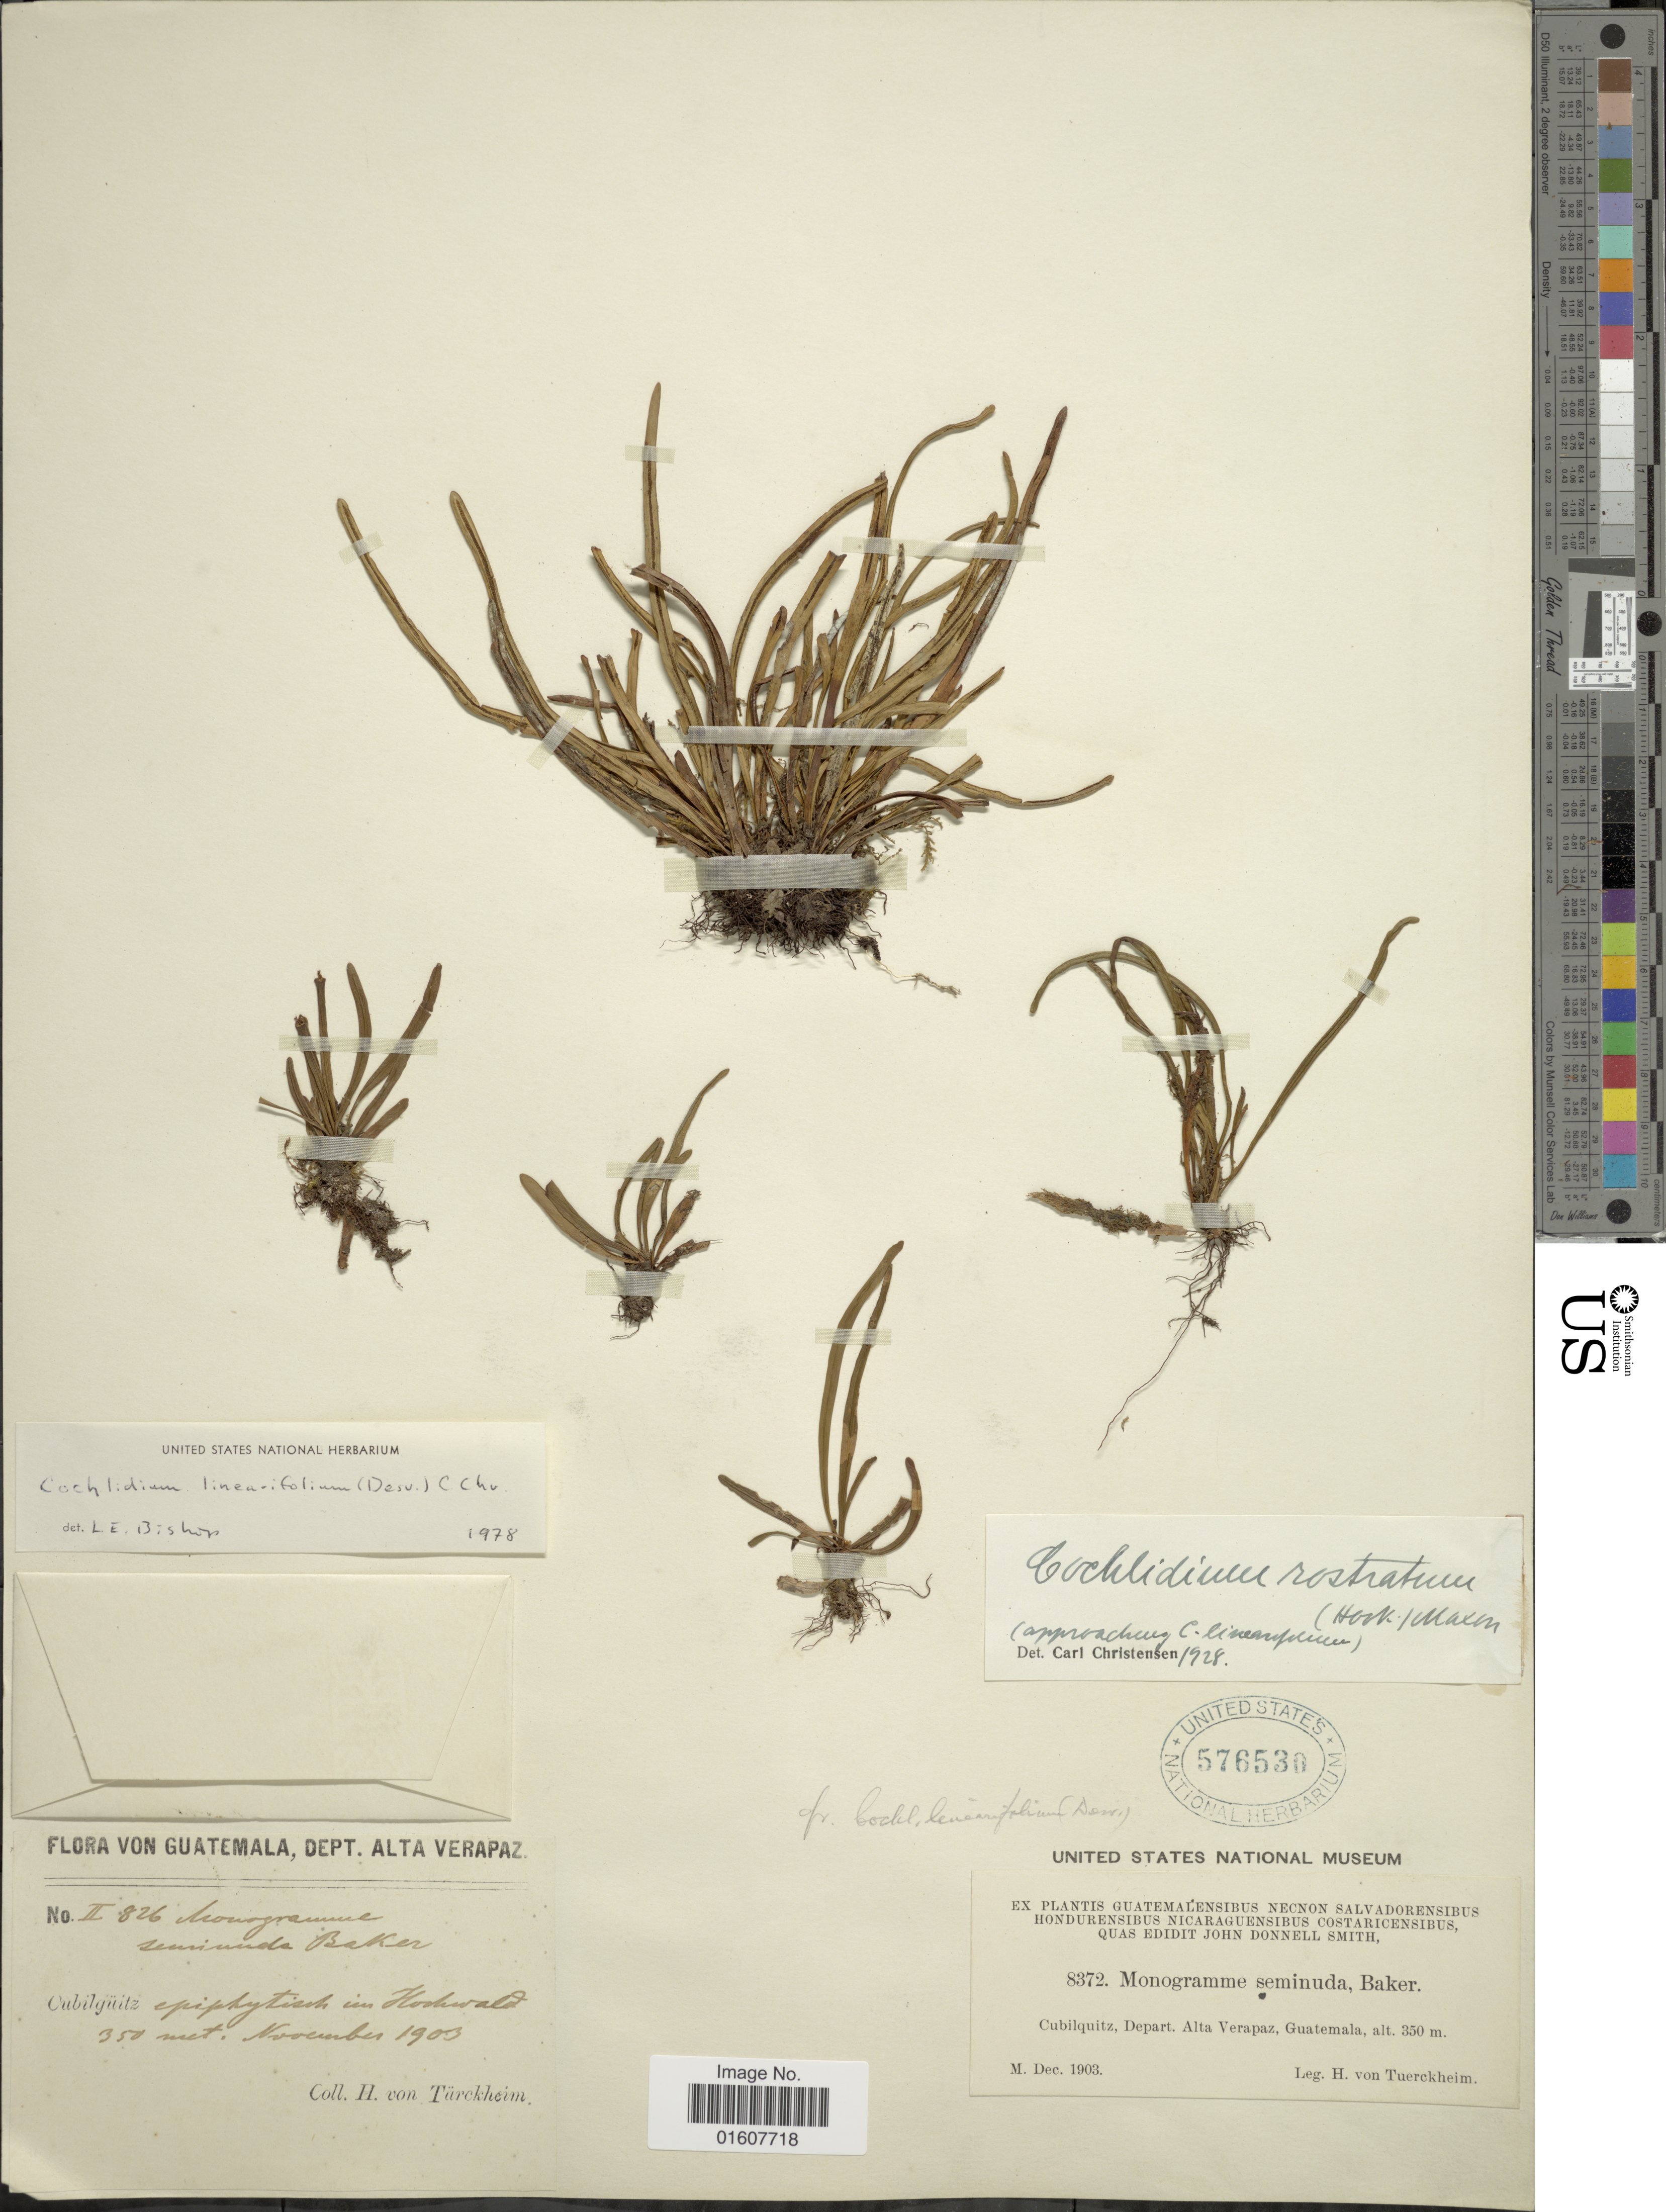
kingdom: Plantae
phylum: Tracheophyta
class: Polypodiopsida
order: Polypodiales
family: Polypodiaceae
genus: Cochlidium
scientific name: Cochlidium linearifolium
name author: (Desv.) Maxon ex C. Chr.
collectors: H. von Türckheim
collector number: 826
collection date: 1903-11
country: Guatemala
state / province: Alta Verapaz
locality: Dept. Alta Verapaz, Cubilgüitz epiphytisch im Hochwald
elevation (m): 350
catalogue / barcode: US 576530-2